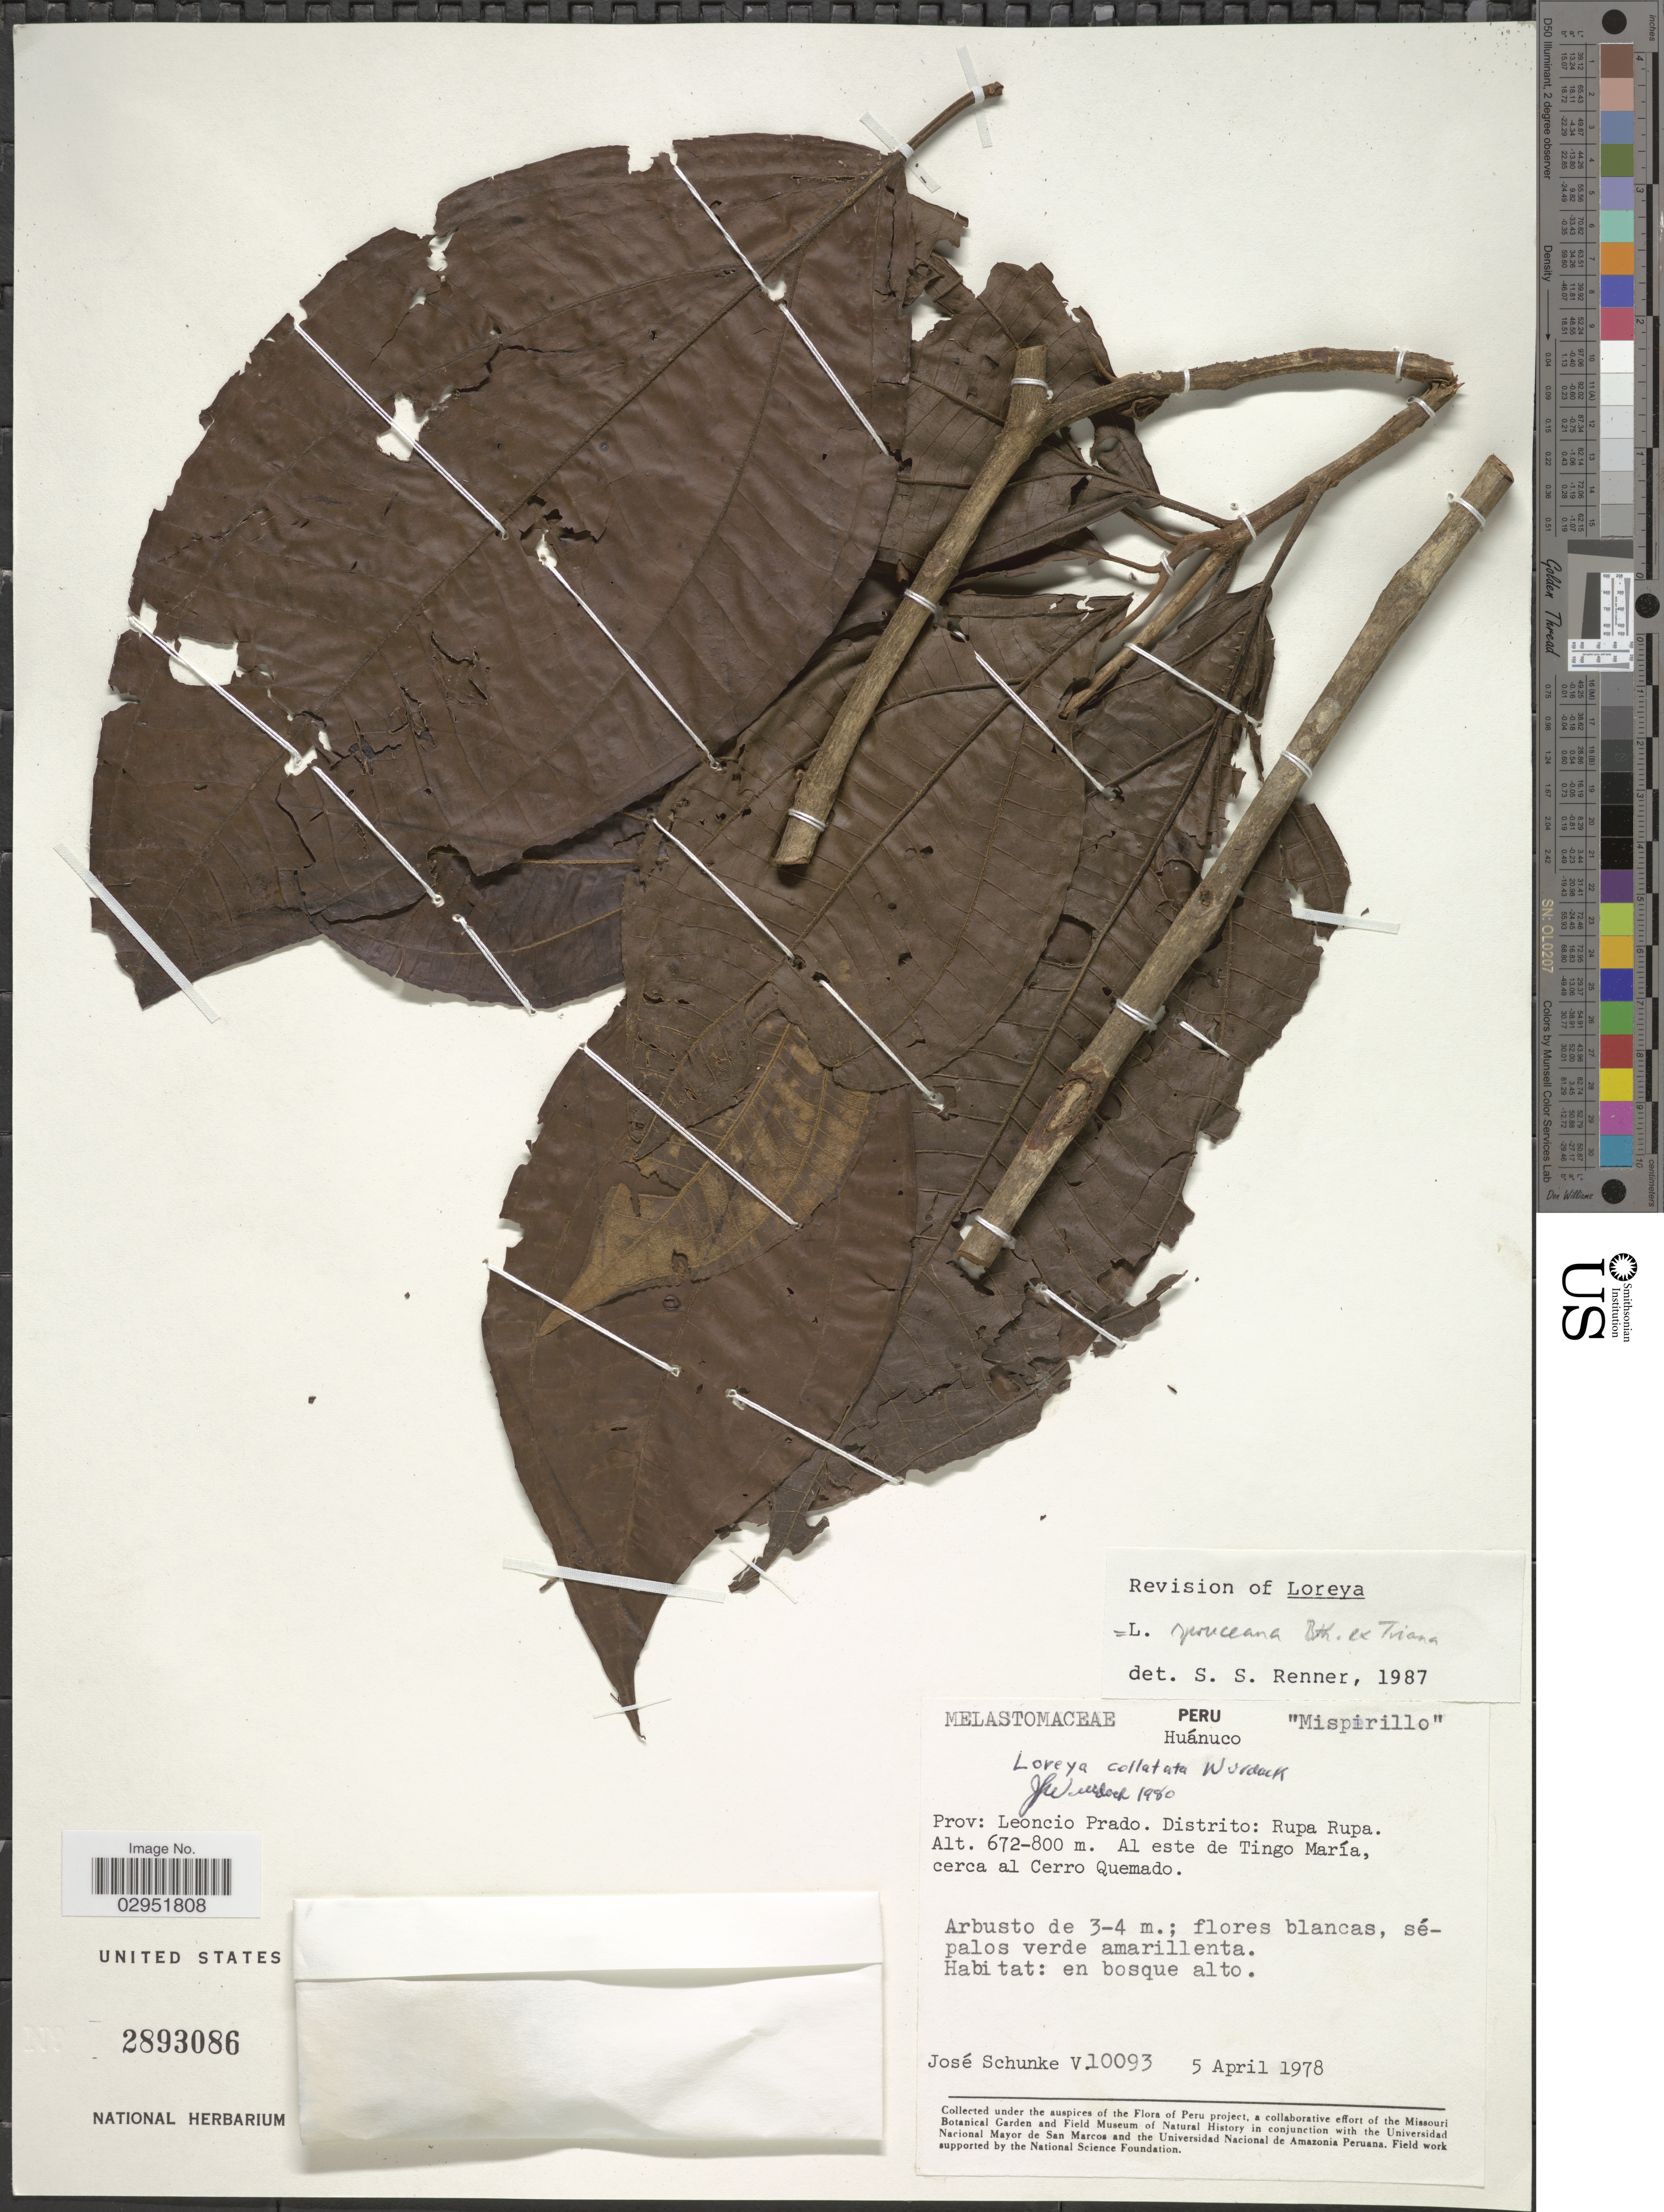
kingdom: Plantae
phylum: Tracheophyta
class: Magnoliopsida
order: Myrtales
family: Melastomataceae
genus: Bellucia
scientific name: Bellucia spruceana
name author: (Triana) J.F. Macbr.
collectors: J. Schunke Vigo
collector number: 10093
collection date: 1978-04-05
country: Peru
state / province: Huánuco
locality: Prov: Leoncio Prado. Distrito: Rupa Rupa. Al este de Tingo Marís, cerca al Cerro Quemado.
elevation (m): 672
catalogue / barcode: US 2893086